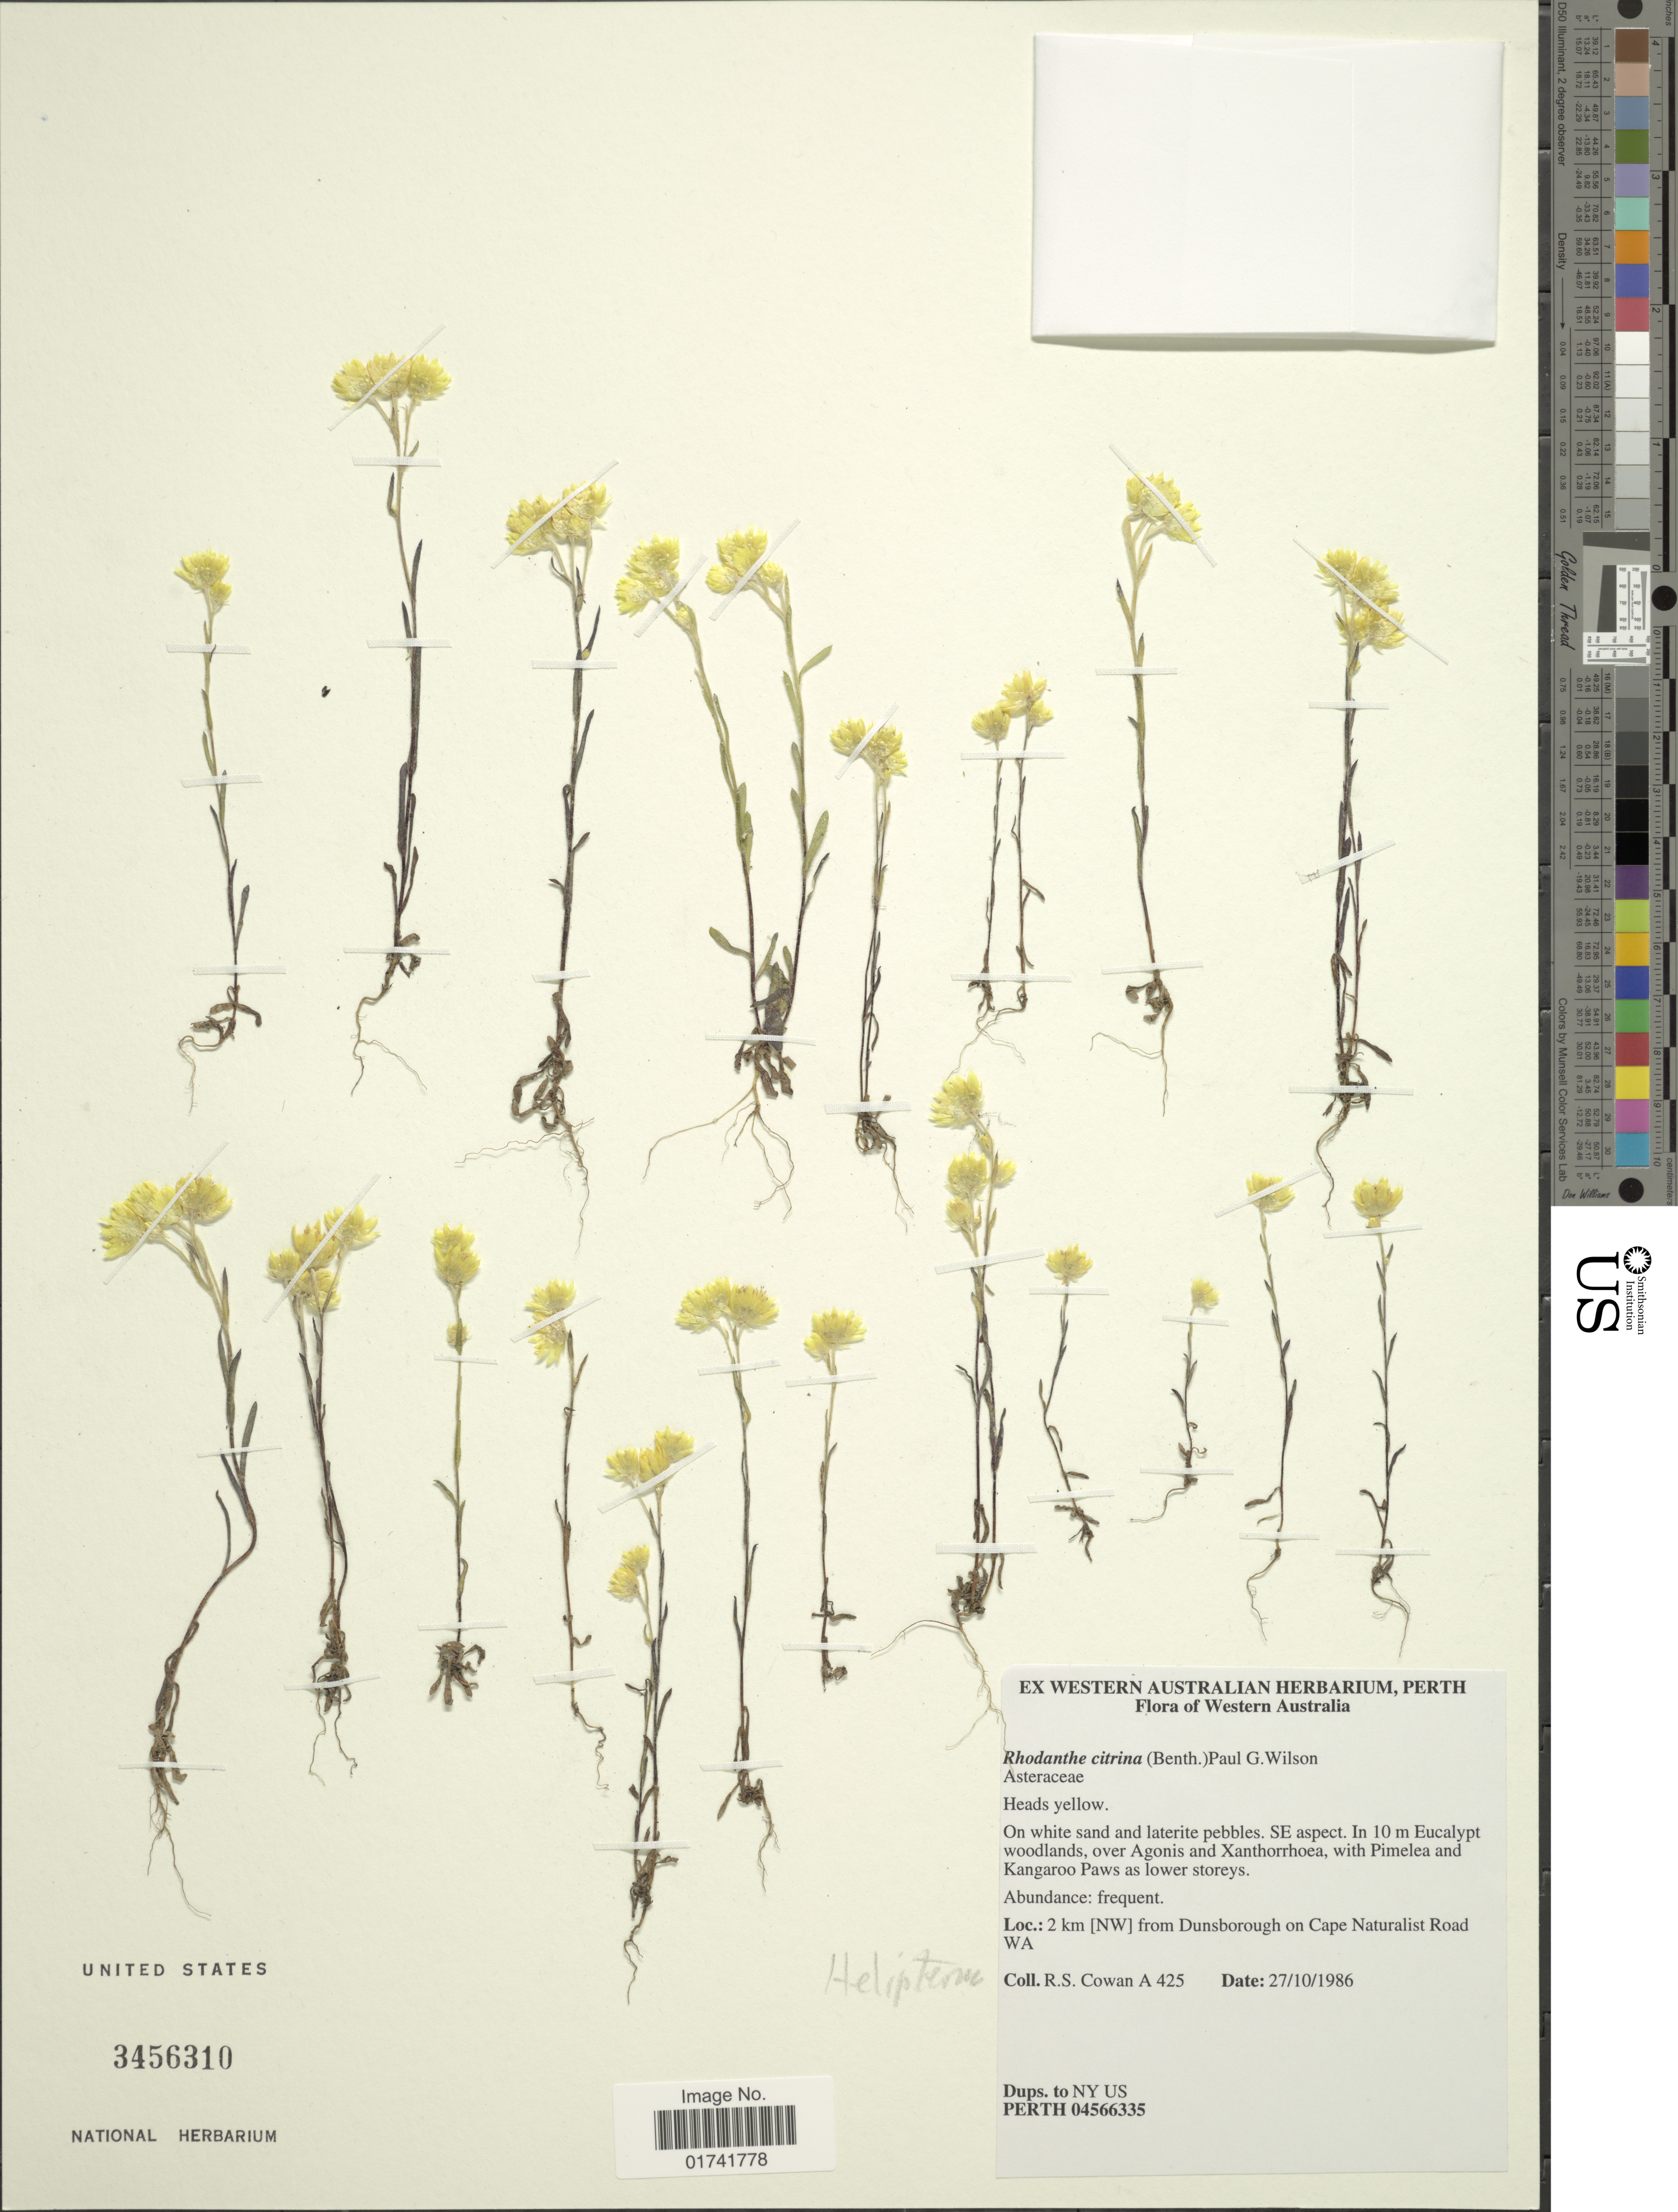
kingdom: Plantae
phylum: Tracheophyta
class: Magnoliopsida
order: Asterales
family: Asteraceae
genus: Rhodanthe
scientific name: Rhodanthe citrina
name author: (Benth.) Paul G. Wilson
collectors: R. S. Cowan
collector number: A425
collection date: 1986-10-27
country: Australia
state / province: Western Australia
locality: On white sand and laterite pebbles, SE aspect, 2 km (NW) from Dunsborough on Cape Naturalist Road WA.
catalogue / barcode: US 3456310